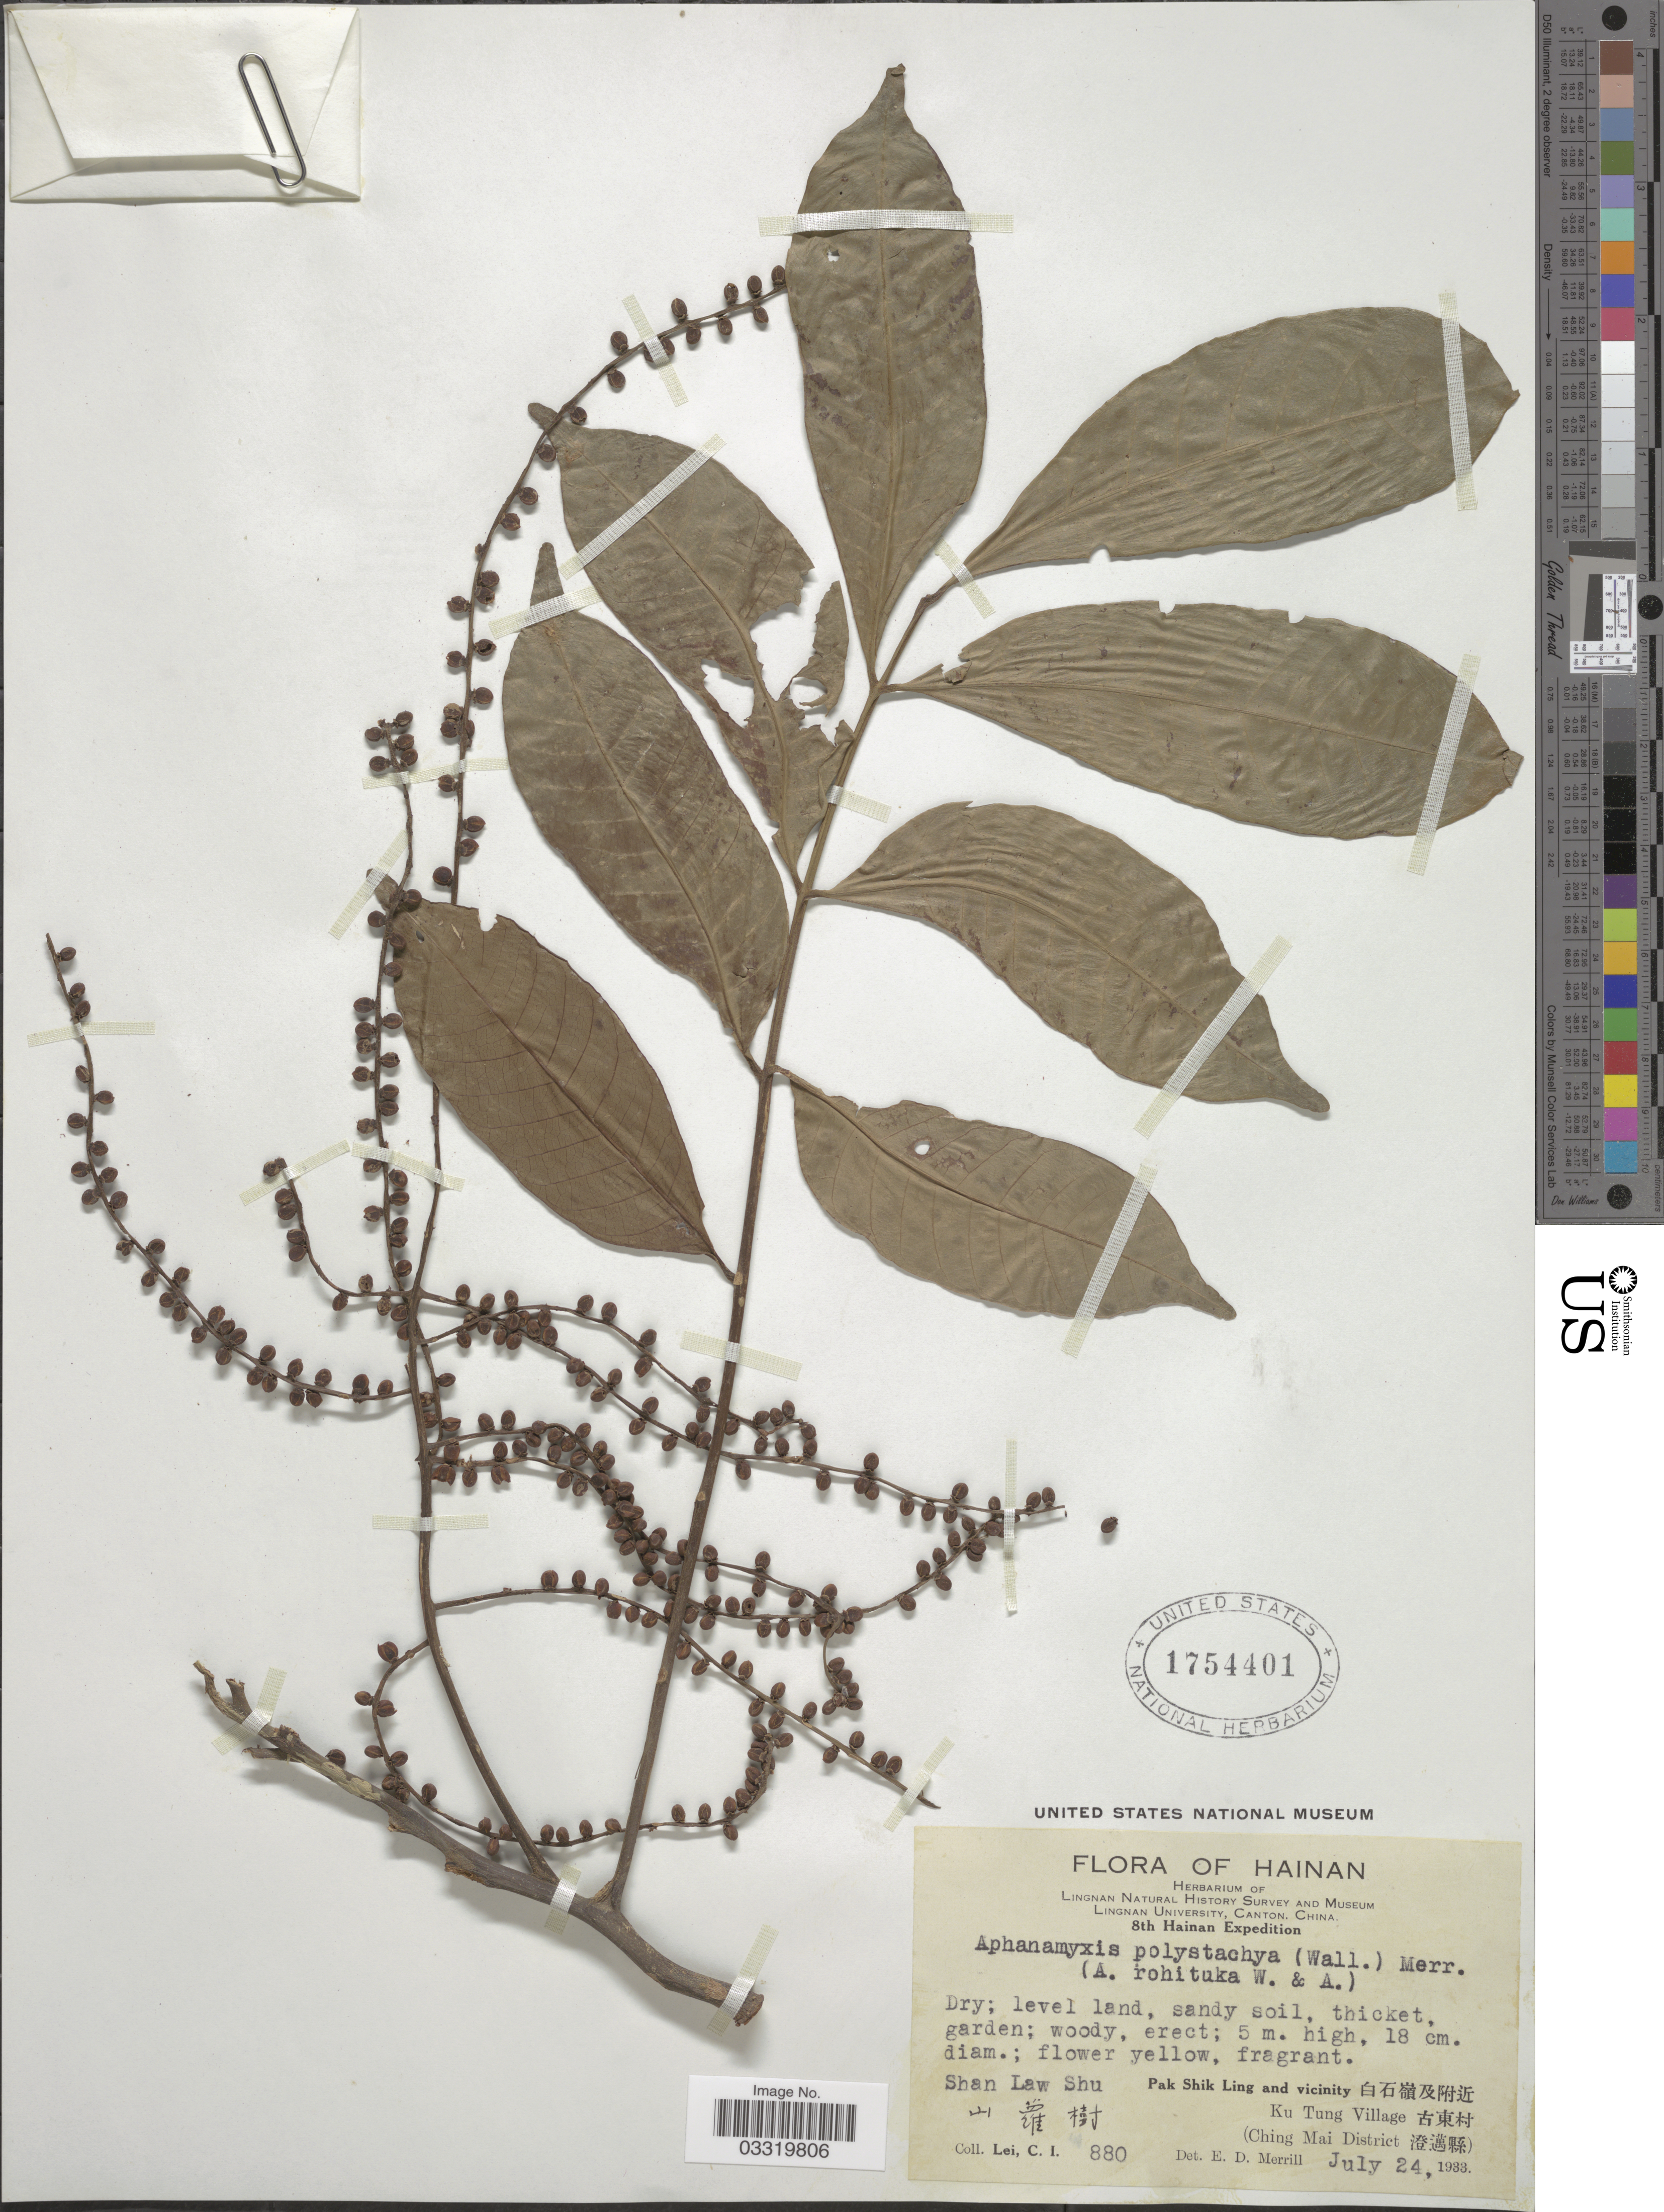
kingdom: Plantae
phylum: Tracheophyta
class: Magnoliopsida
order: Sapindales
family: Meliaceae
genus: Aphanamixis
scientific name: Aphanamixis polystachya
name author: (Wall.) R. Parker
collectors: C. I. Lei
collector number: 880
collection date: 1933-07-24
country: China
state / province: Hainan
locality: haLaw Shu, Pak Shik Ling and vicinity, Ku Tung Village (Ching Mai District).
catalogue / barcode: US 1754401